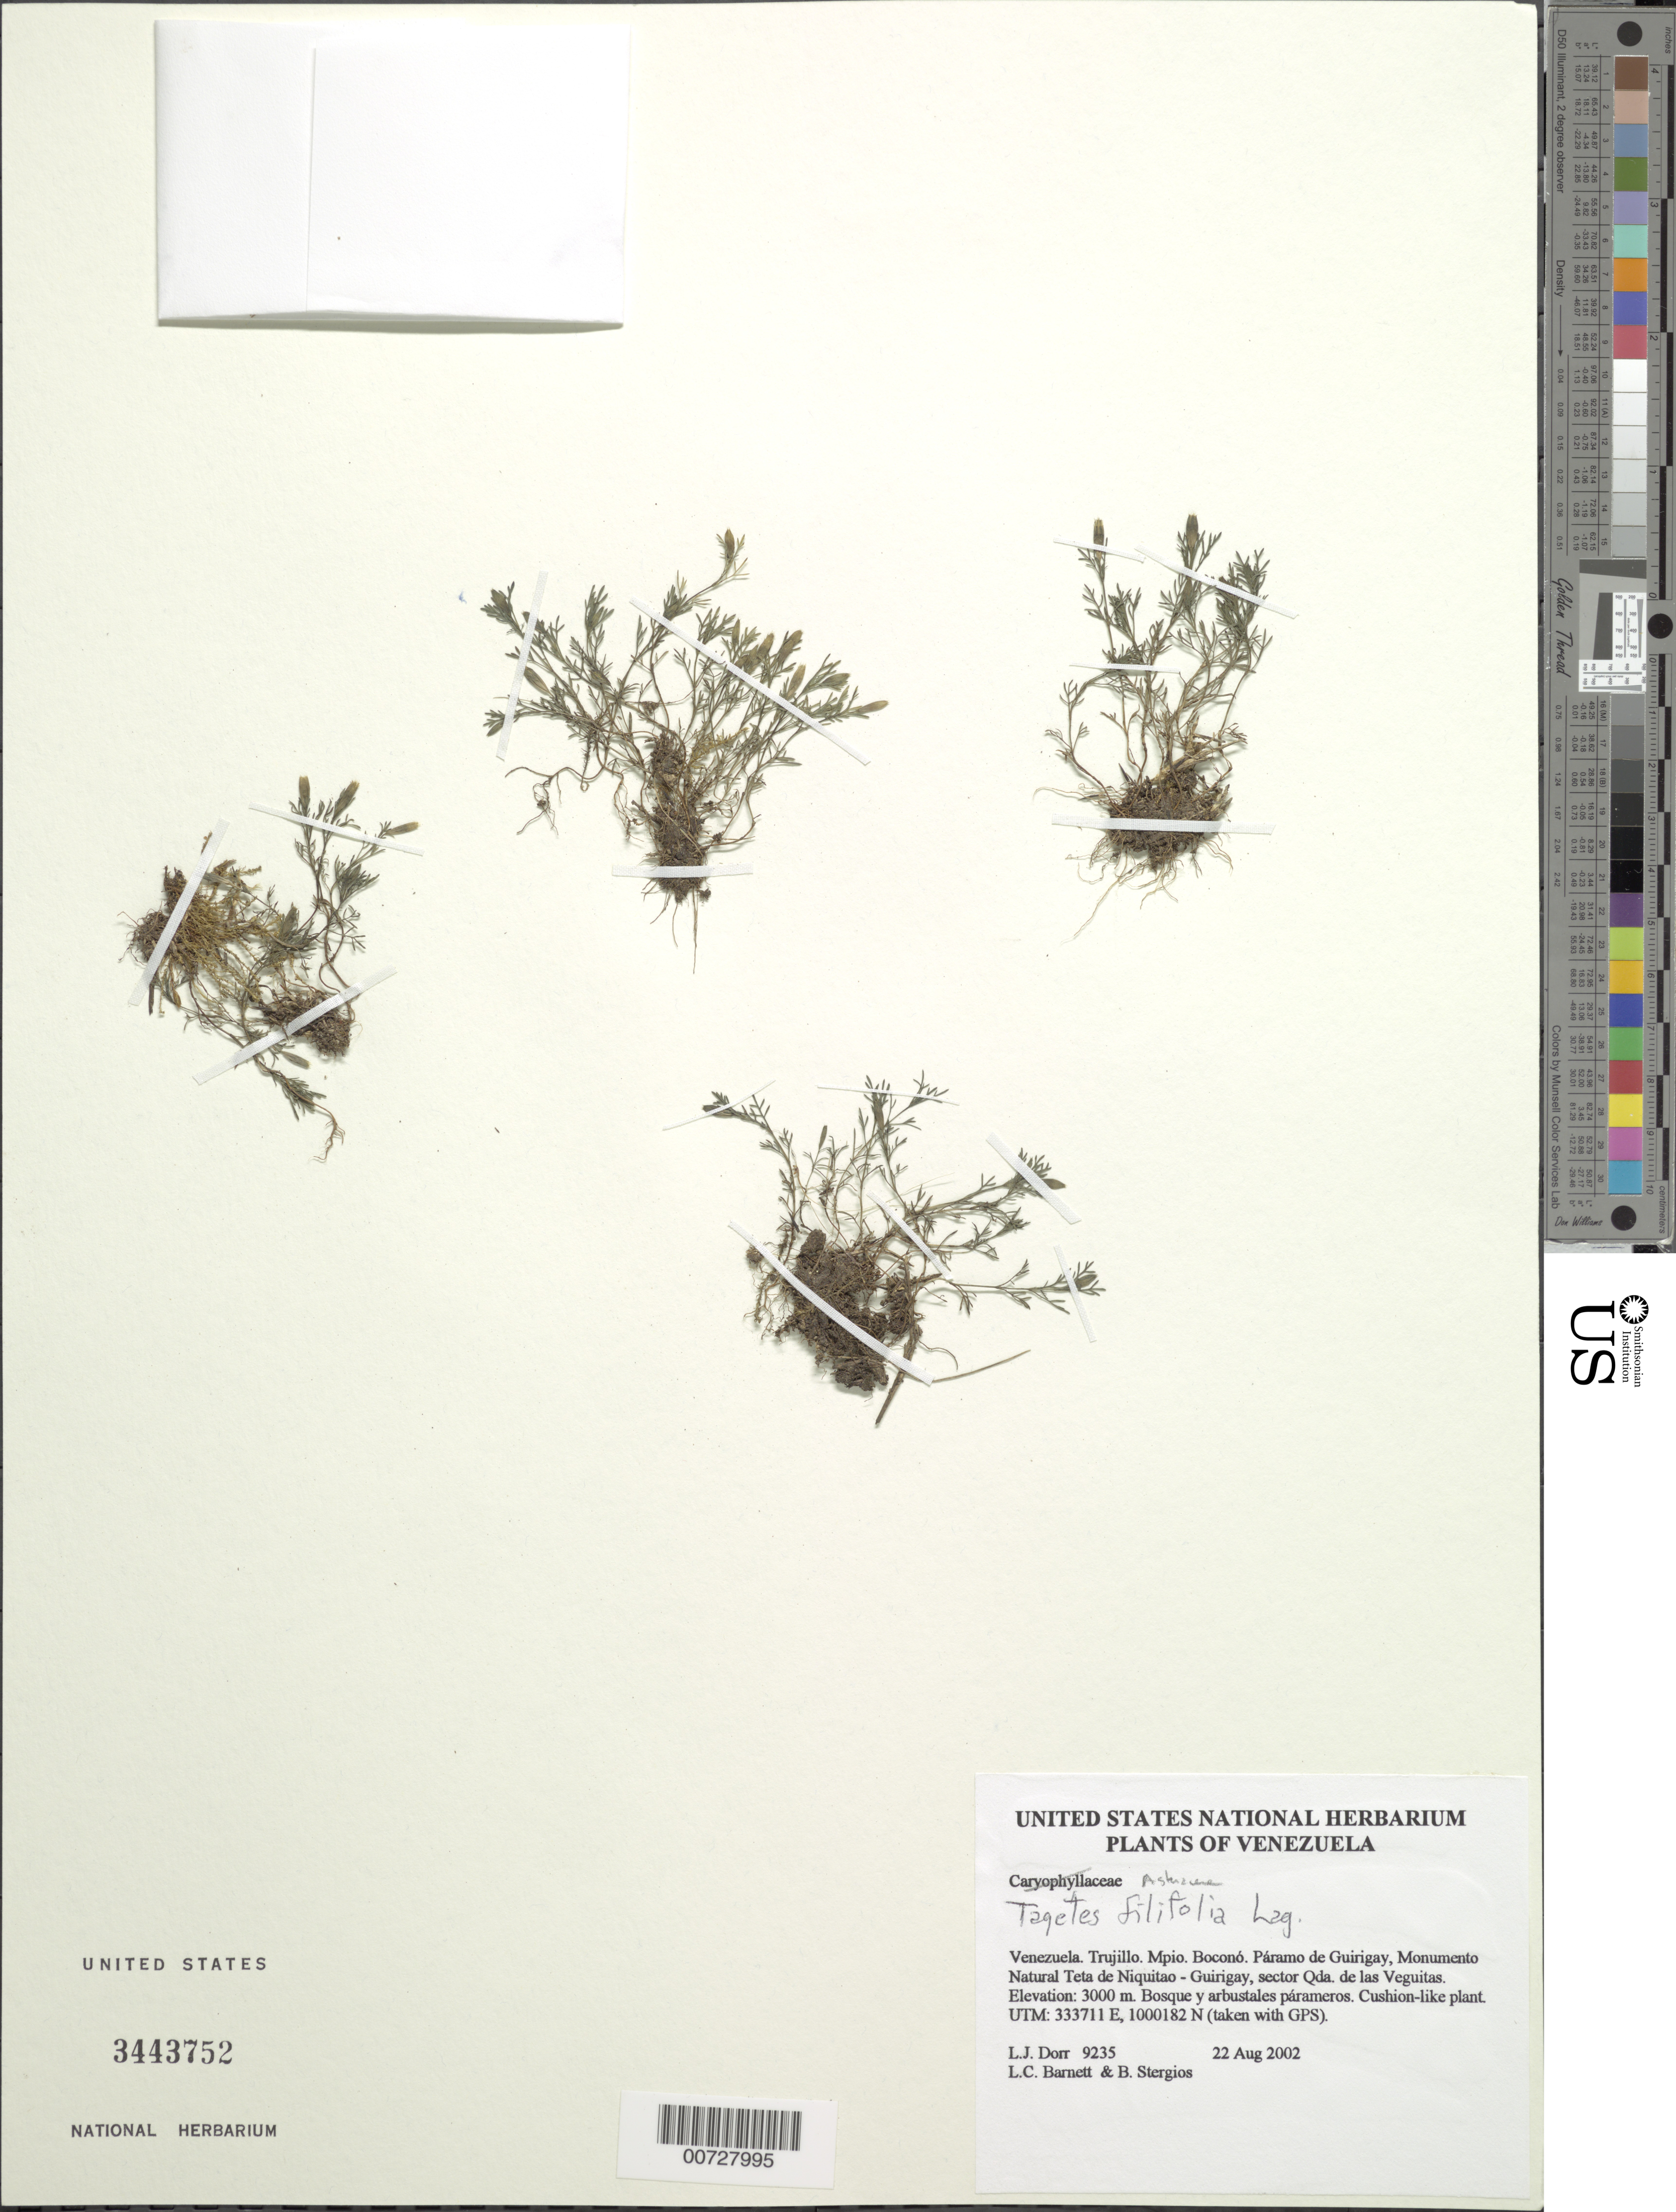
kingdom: Plantae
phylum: Tracheophyta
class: Magnoliopsida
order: Asterales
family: Asteraceae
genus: Tagetes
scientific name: Tagetes filifolia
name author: Lag.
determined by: Robinson, Harold E., (US)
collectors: L. J. Dorr, L. C. Barnett & B. G. Stergios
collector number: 9235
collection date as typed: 22 Aug 2002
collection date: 2002-08-22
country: Venezuela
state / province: Trujillo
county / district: Boconó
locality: Páramo de Guirigay, Monumento Natural Teta de Niquitao - Guirigay, sector Las Veguitas.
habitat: Bosque y arbustales párameros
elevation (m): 3000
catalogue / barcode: US 3443752